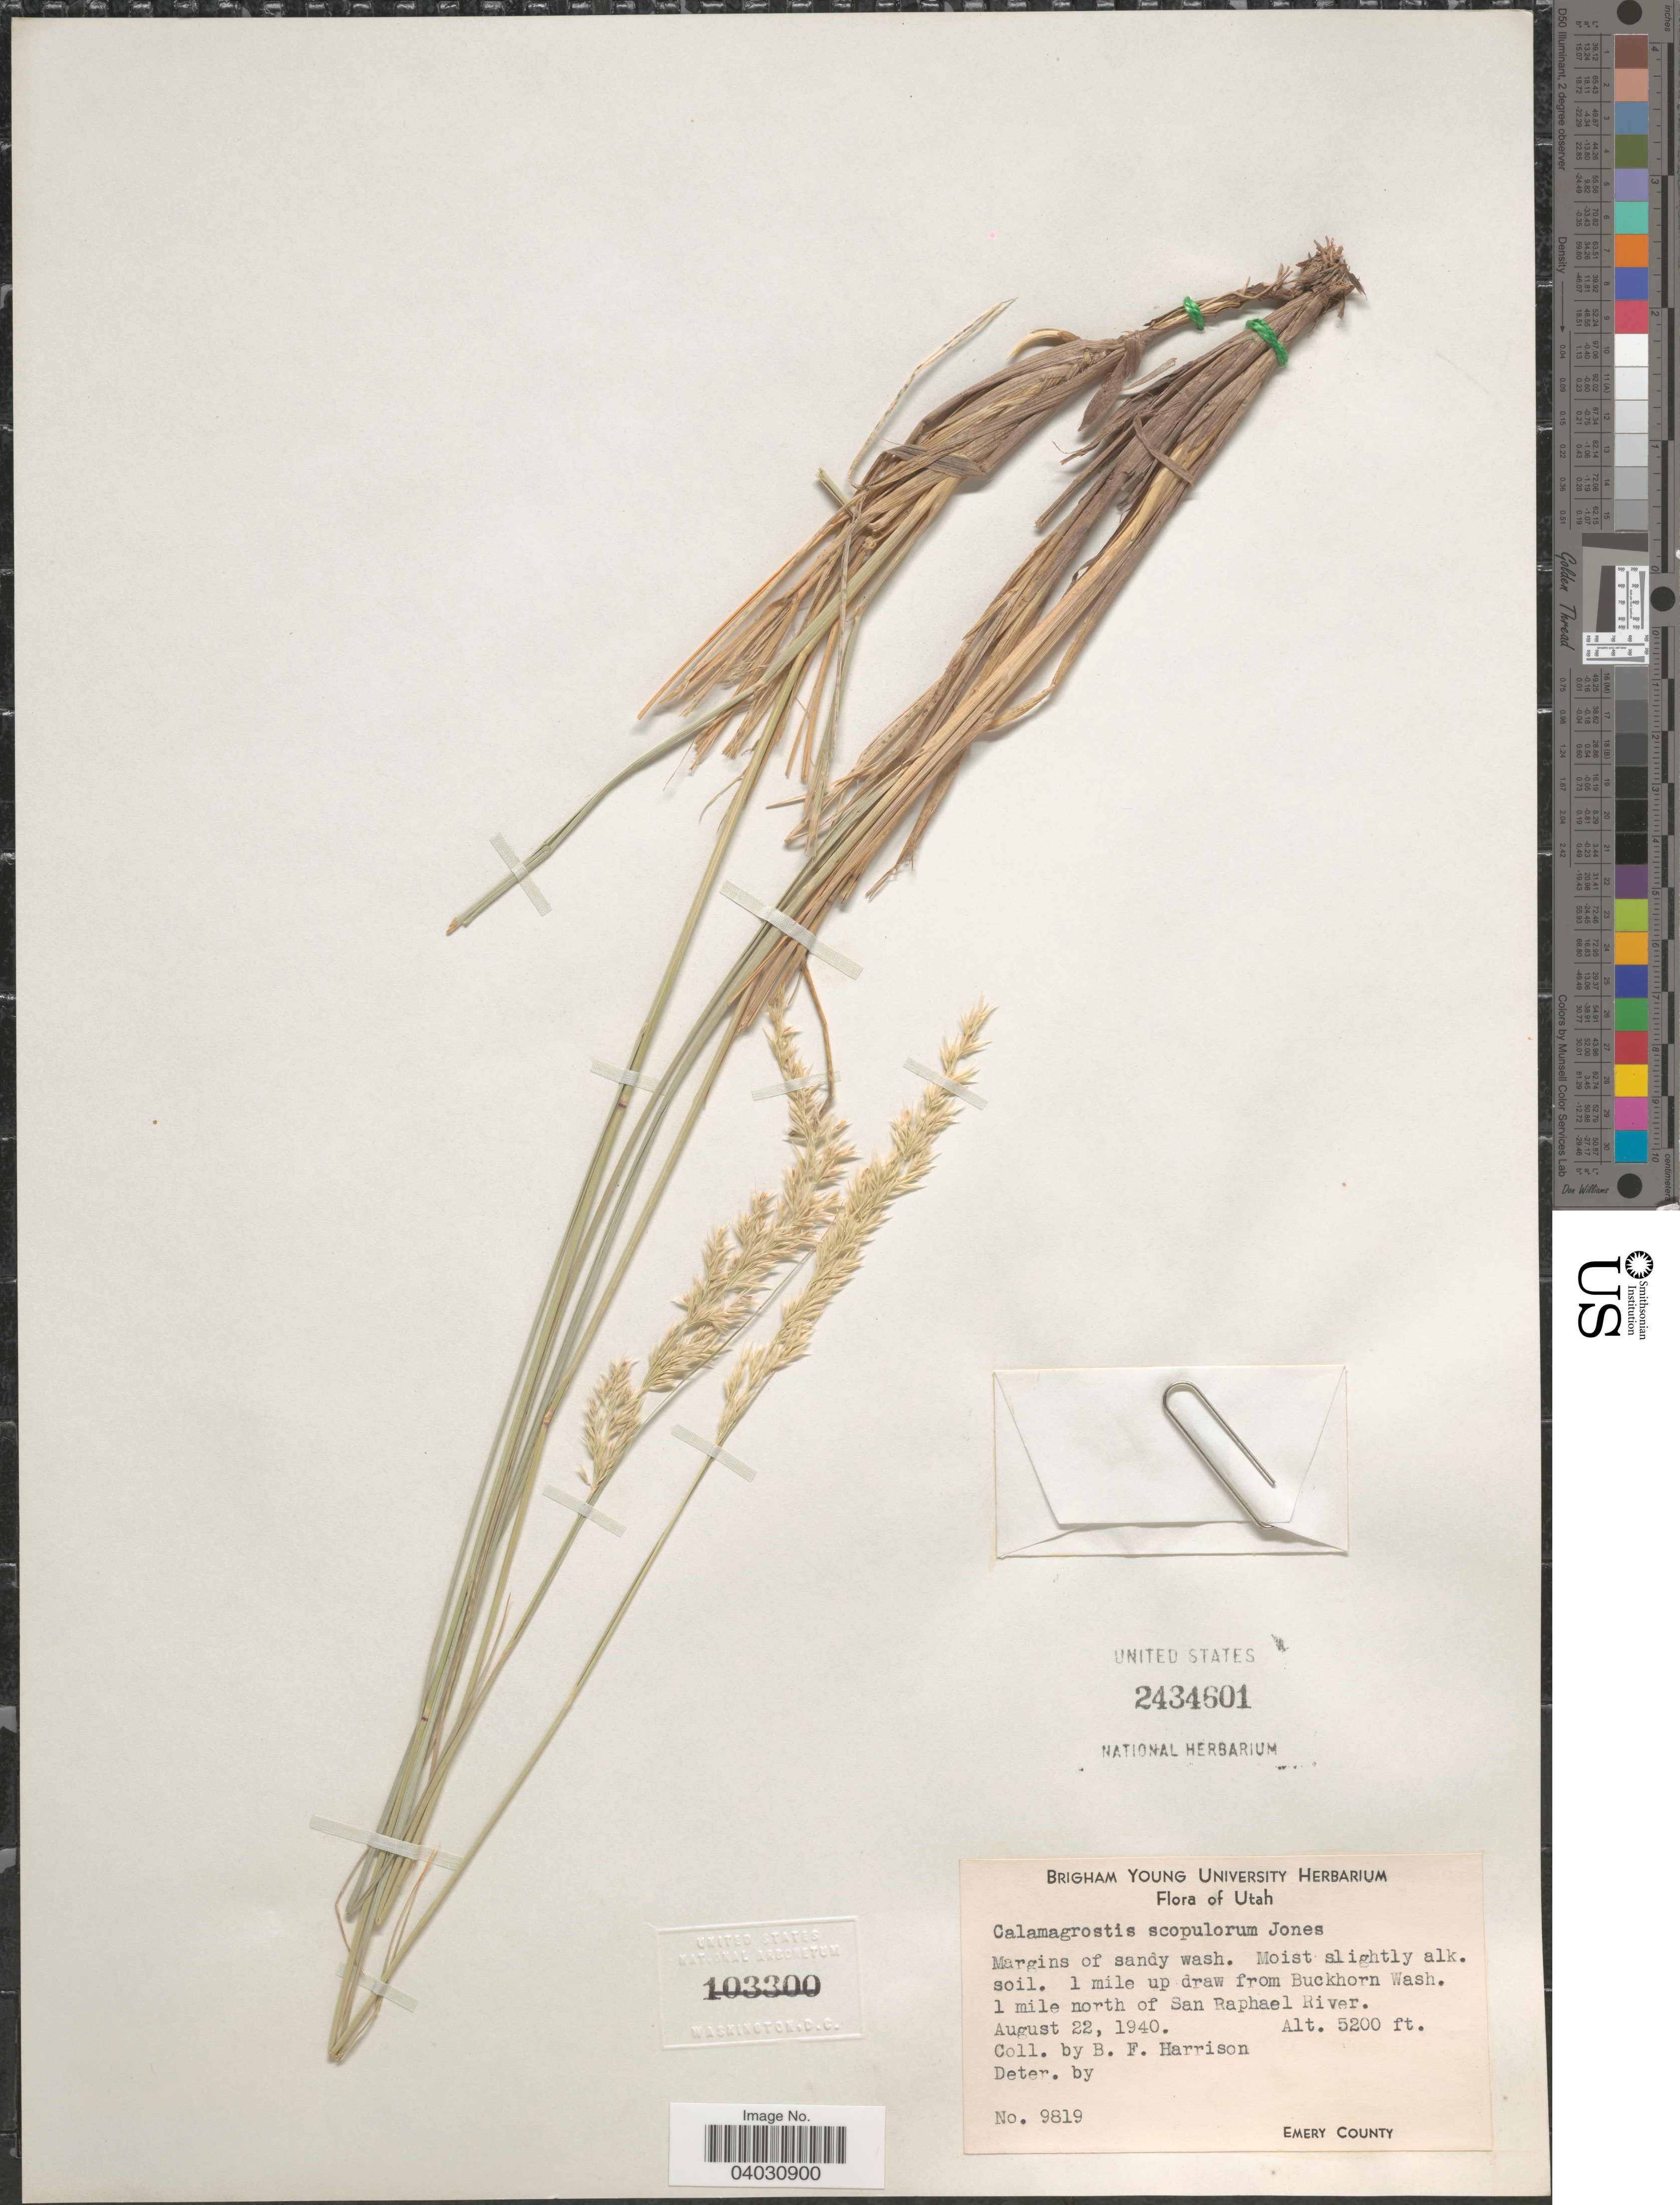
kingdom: Plantae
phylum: Tracheophyta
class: Liliopsida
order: Poales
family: Poaceae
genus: Calamagrostis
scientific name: Calamagrostis scopulorum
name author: M.E. Jones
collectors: B. F. Harrison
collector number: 9819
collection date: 1940-08-22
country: United States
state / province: Utah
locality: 1 mile up draw from Buckhorn Wash. 1 mile north of San Raphael River. Emery County.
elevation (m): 1585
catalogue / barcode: US 2434601